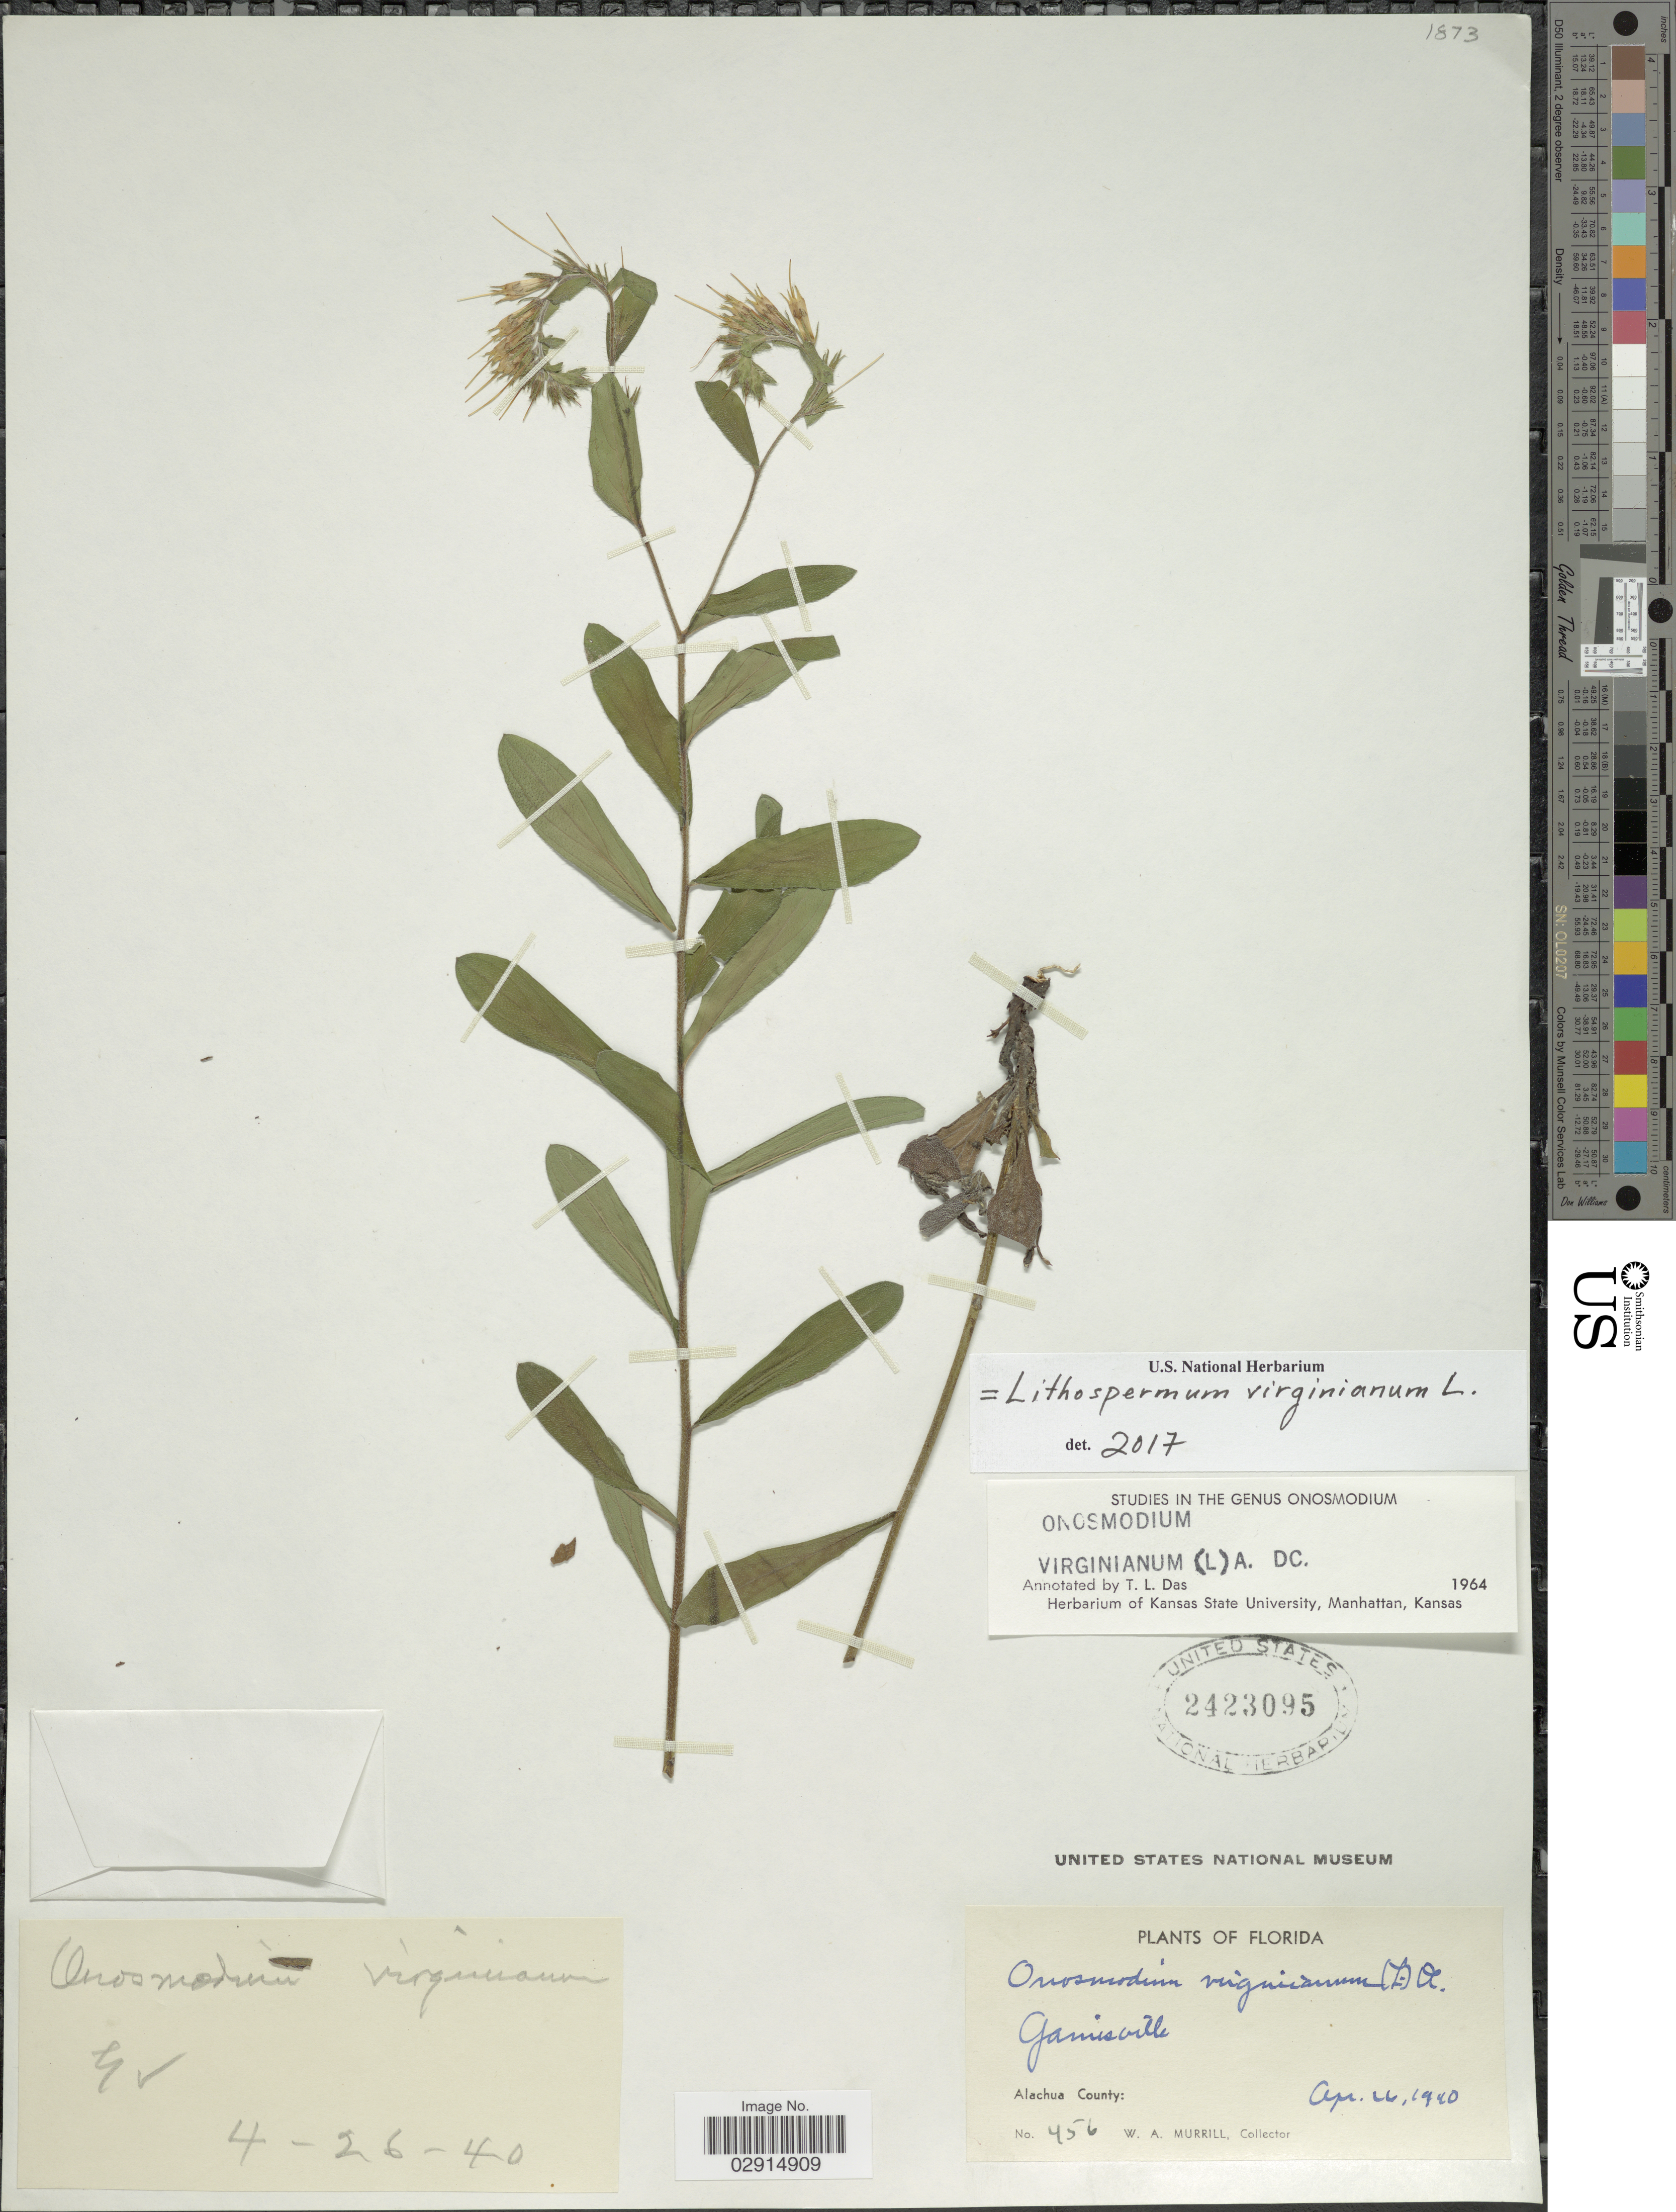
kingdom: Plantae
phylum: Tracheophyta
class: Magnoliopsida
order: Boraginales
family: Boraginaceae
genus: Lithospermum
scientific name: Lithospermum virginianum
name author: L.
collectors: W. A. Murrill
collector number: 456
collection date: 1940-04-26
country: United States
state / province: Florida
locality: Gainesville. Alachua County.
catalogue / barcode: US 2423095